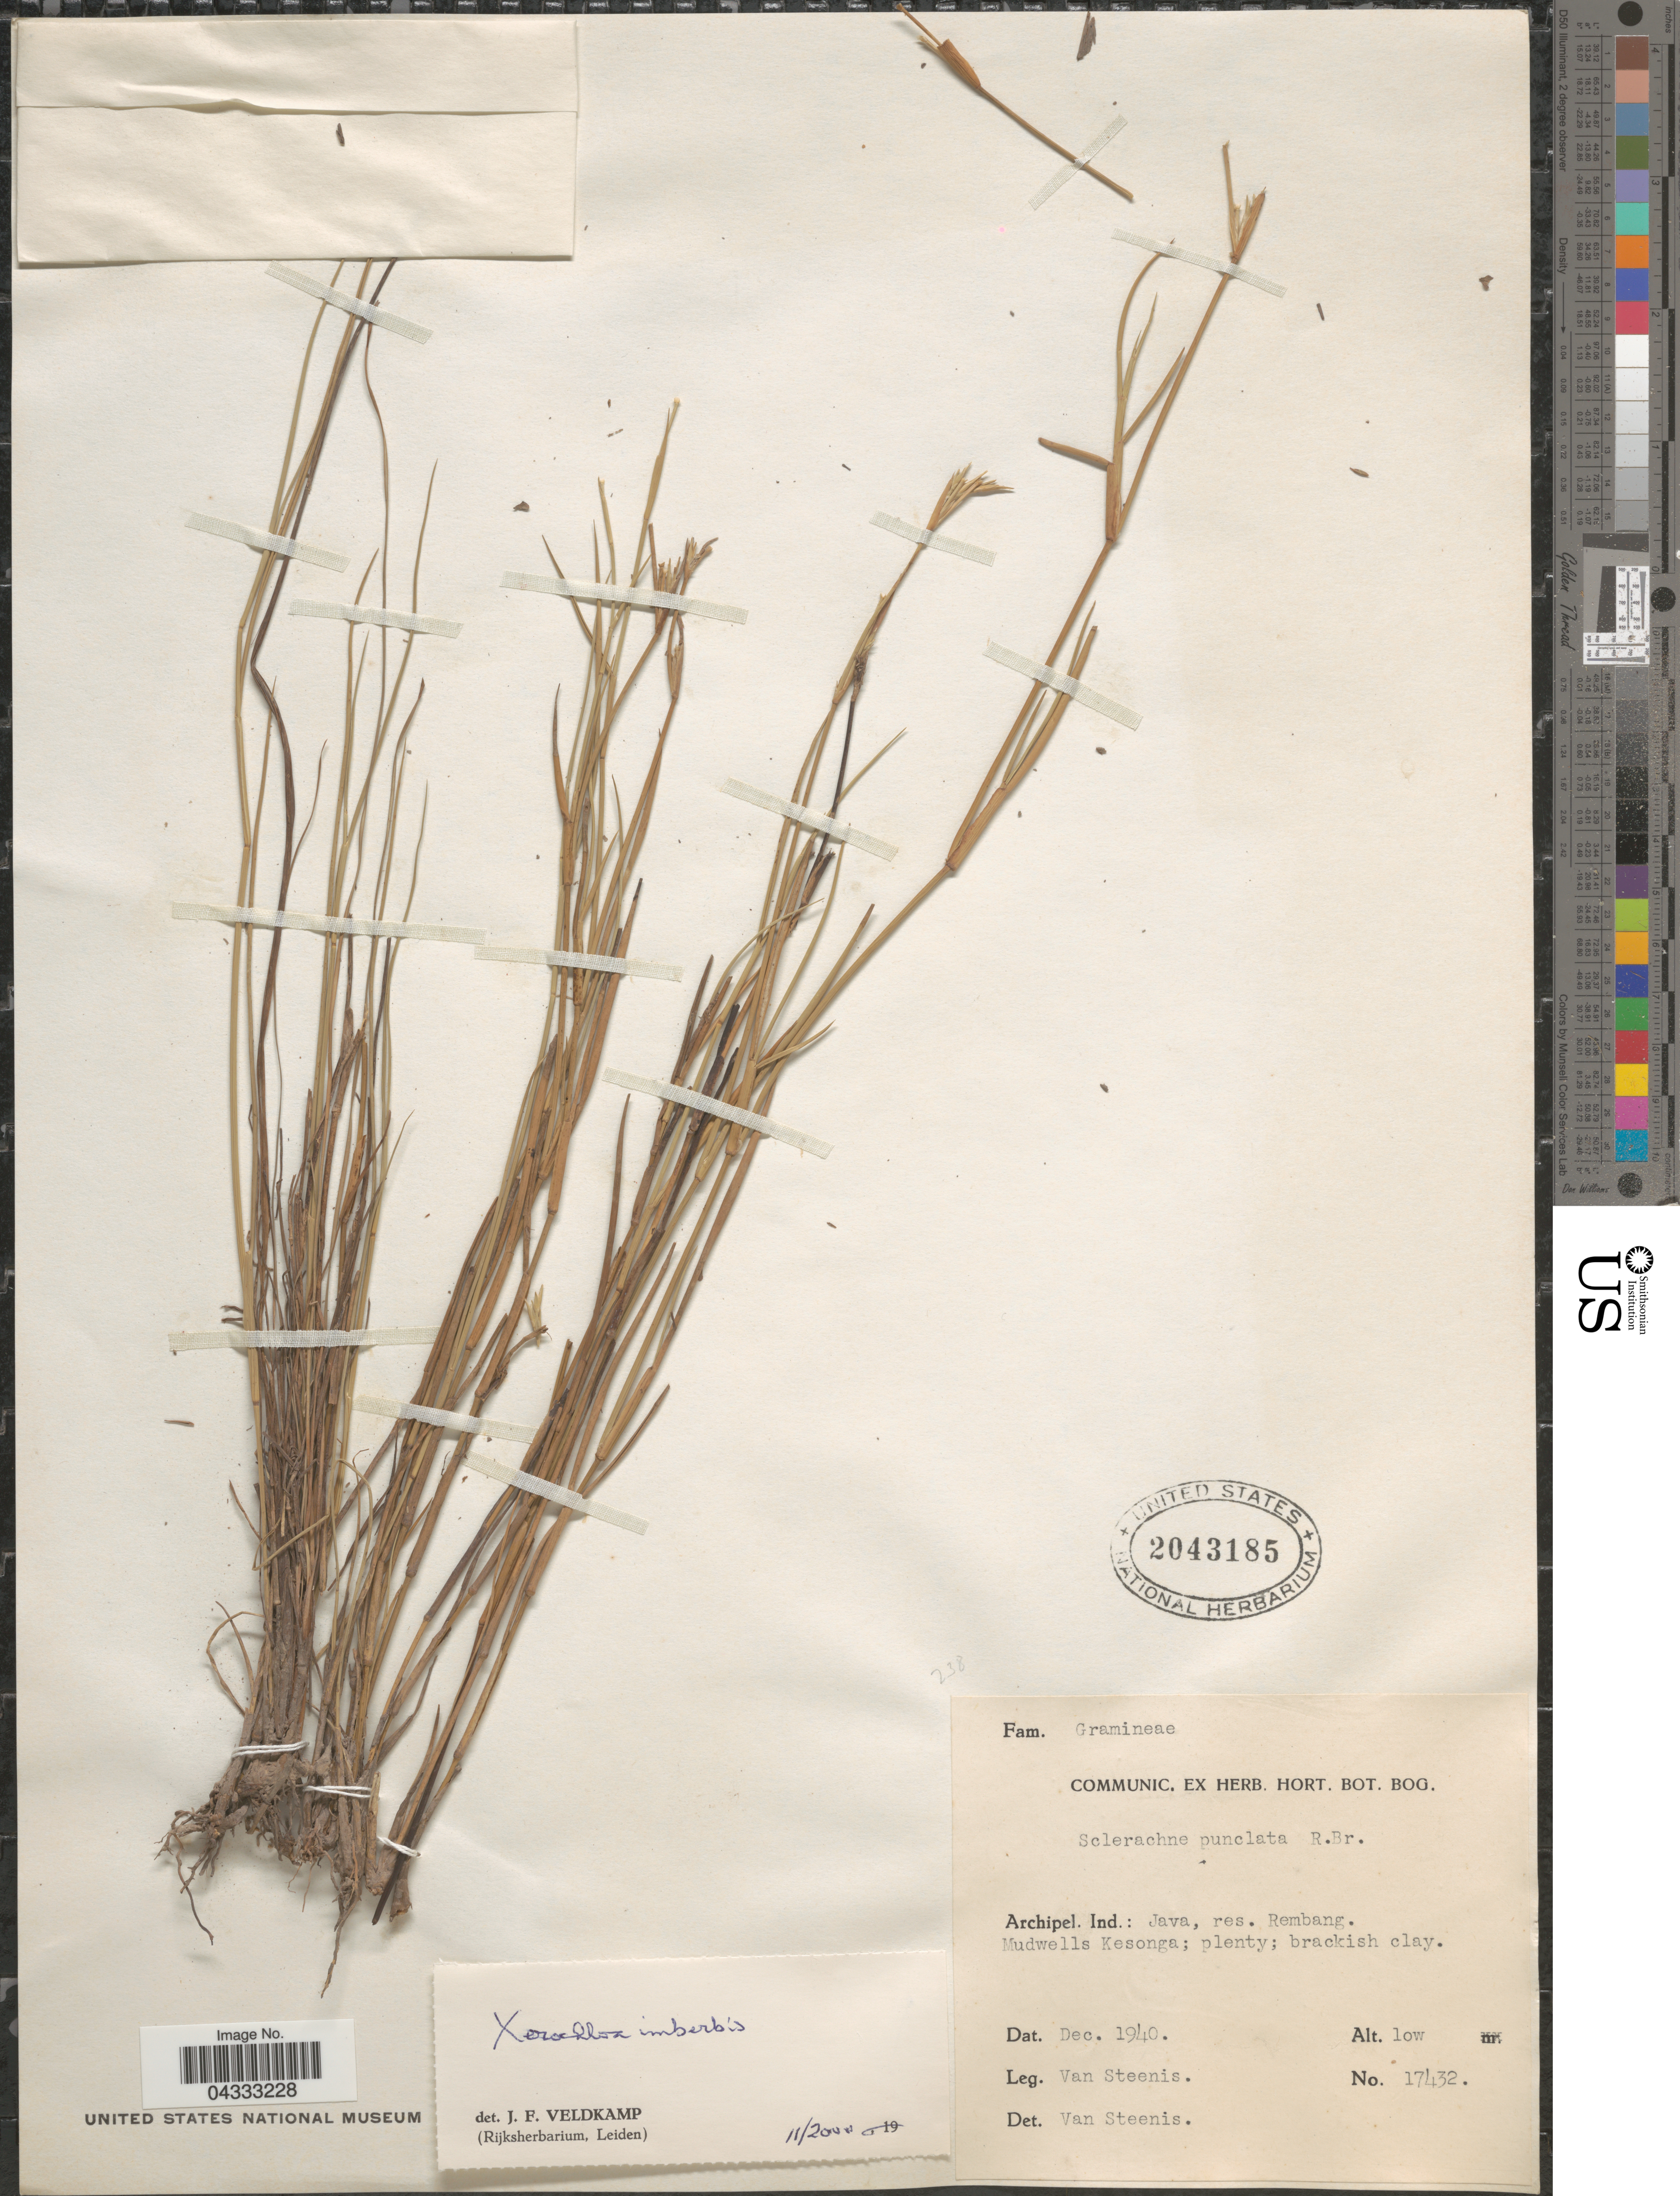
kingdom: Plantae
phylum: Tracheophyta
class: Liliopsida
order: Poales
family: Poaceae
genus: Xerochloa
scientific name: Xerochloa imberbis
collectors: v. Steenis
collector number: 17432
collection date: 1940-12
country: Indonesia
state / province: Java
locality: Archipel. Ind.: Java, res. Rembang. Mudwells Kesonga.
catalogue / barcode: US 2043185